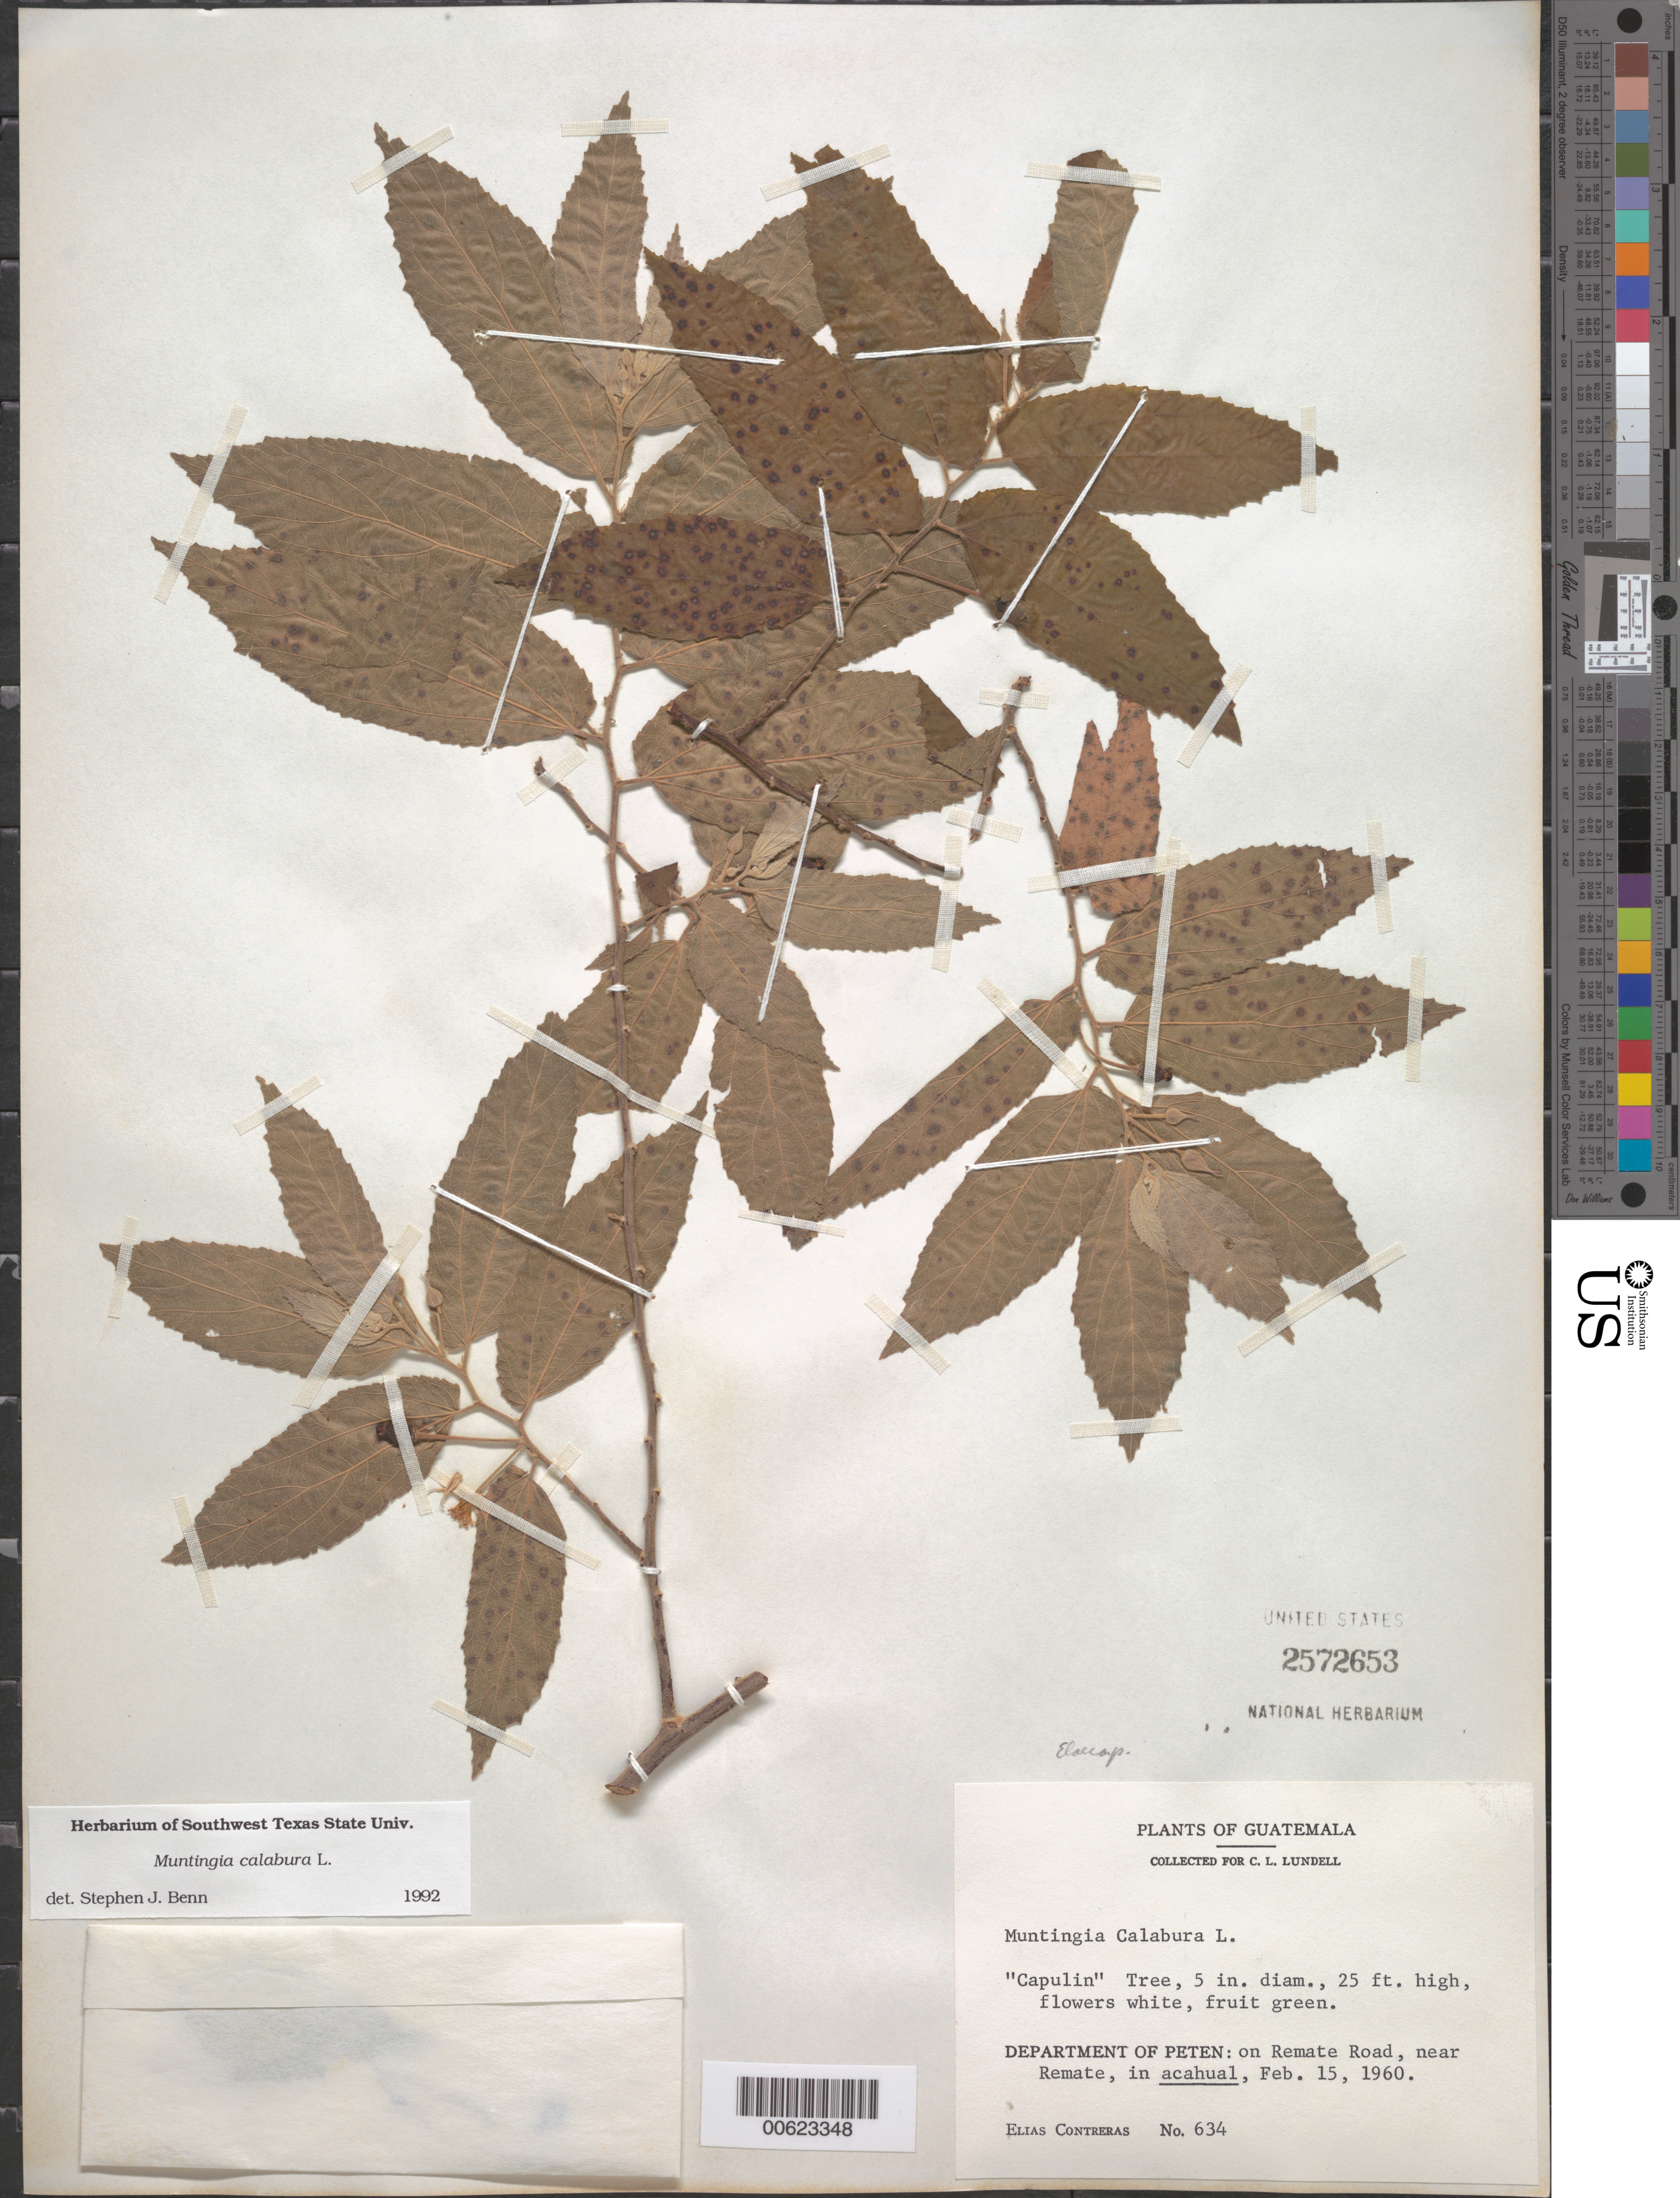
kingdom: Plantae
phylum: Tracheophyta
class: Magnoliopsida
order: Malvales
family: Muntingiaceae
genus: Muntingia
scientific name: Muntingia calabura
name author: L.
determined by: Benn, S. J.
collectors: E. Contreras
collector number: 634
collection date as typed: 15 Feb 1960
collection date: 1960-02-15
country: Guatemala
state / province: El Petén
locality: On Remate Road, near Remate, in acahual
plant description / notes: Common name: Capulin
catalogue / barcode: US 2572653